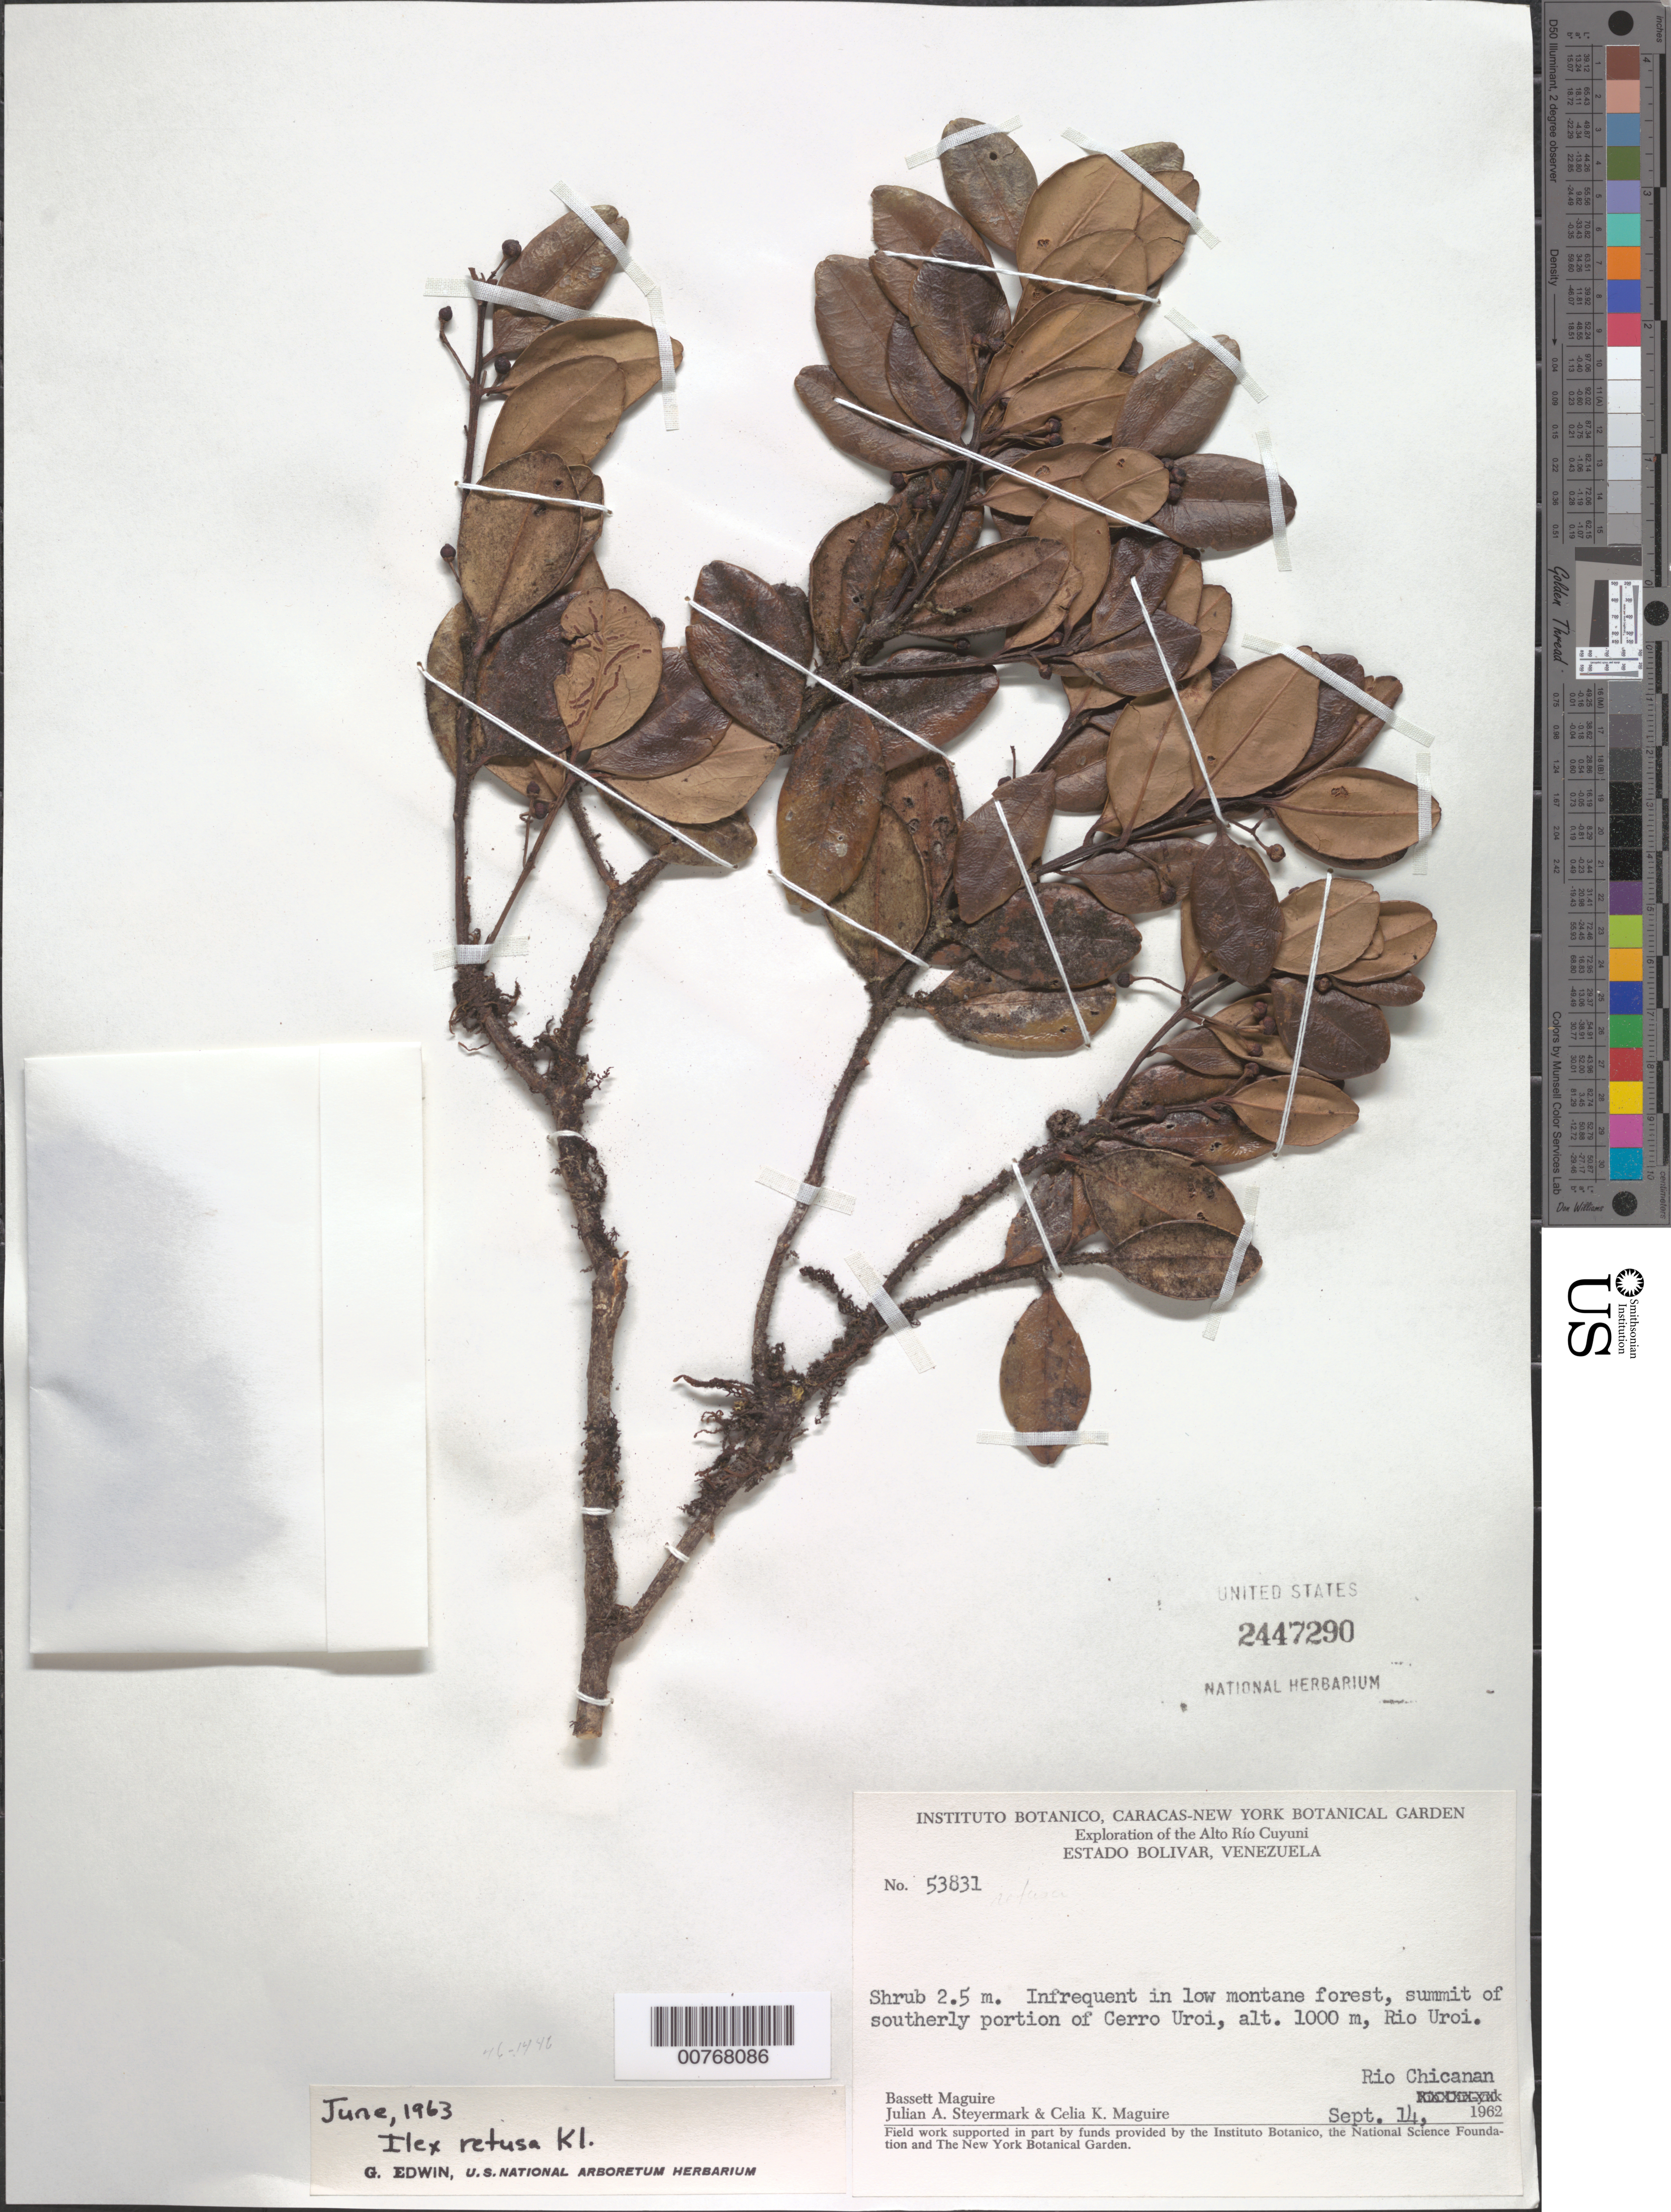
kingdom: Plantae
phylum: Tracheophyta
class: Magnoliopsida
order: Aquifoliales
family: Aquifoliaceae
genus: Ilex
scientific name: Ilex retusa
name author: Klotzsch ex Reissek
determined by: Edwin, G.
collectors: B. Maguire, J. Steyermark & C. K. Maguire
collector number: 53831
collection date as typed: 14-Sep-62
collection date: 1962-09-14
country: Venezuela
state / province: Bolívar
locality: Alto Río Cuyuni, Río Chicanán; summit of southerly portion of Cerro Uroi, Río Uroi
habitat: Low montane forest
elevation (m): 1000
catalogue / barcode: US 2447290